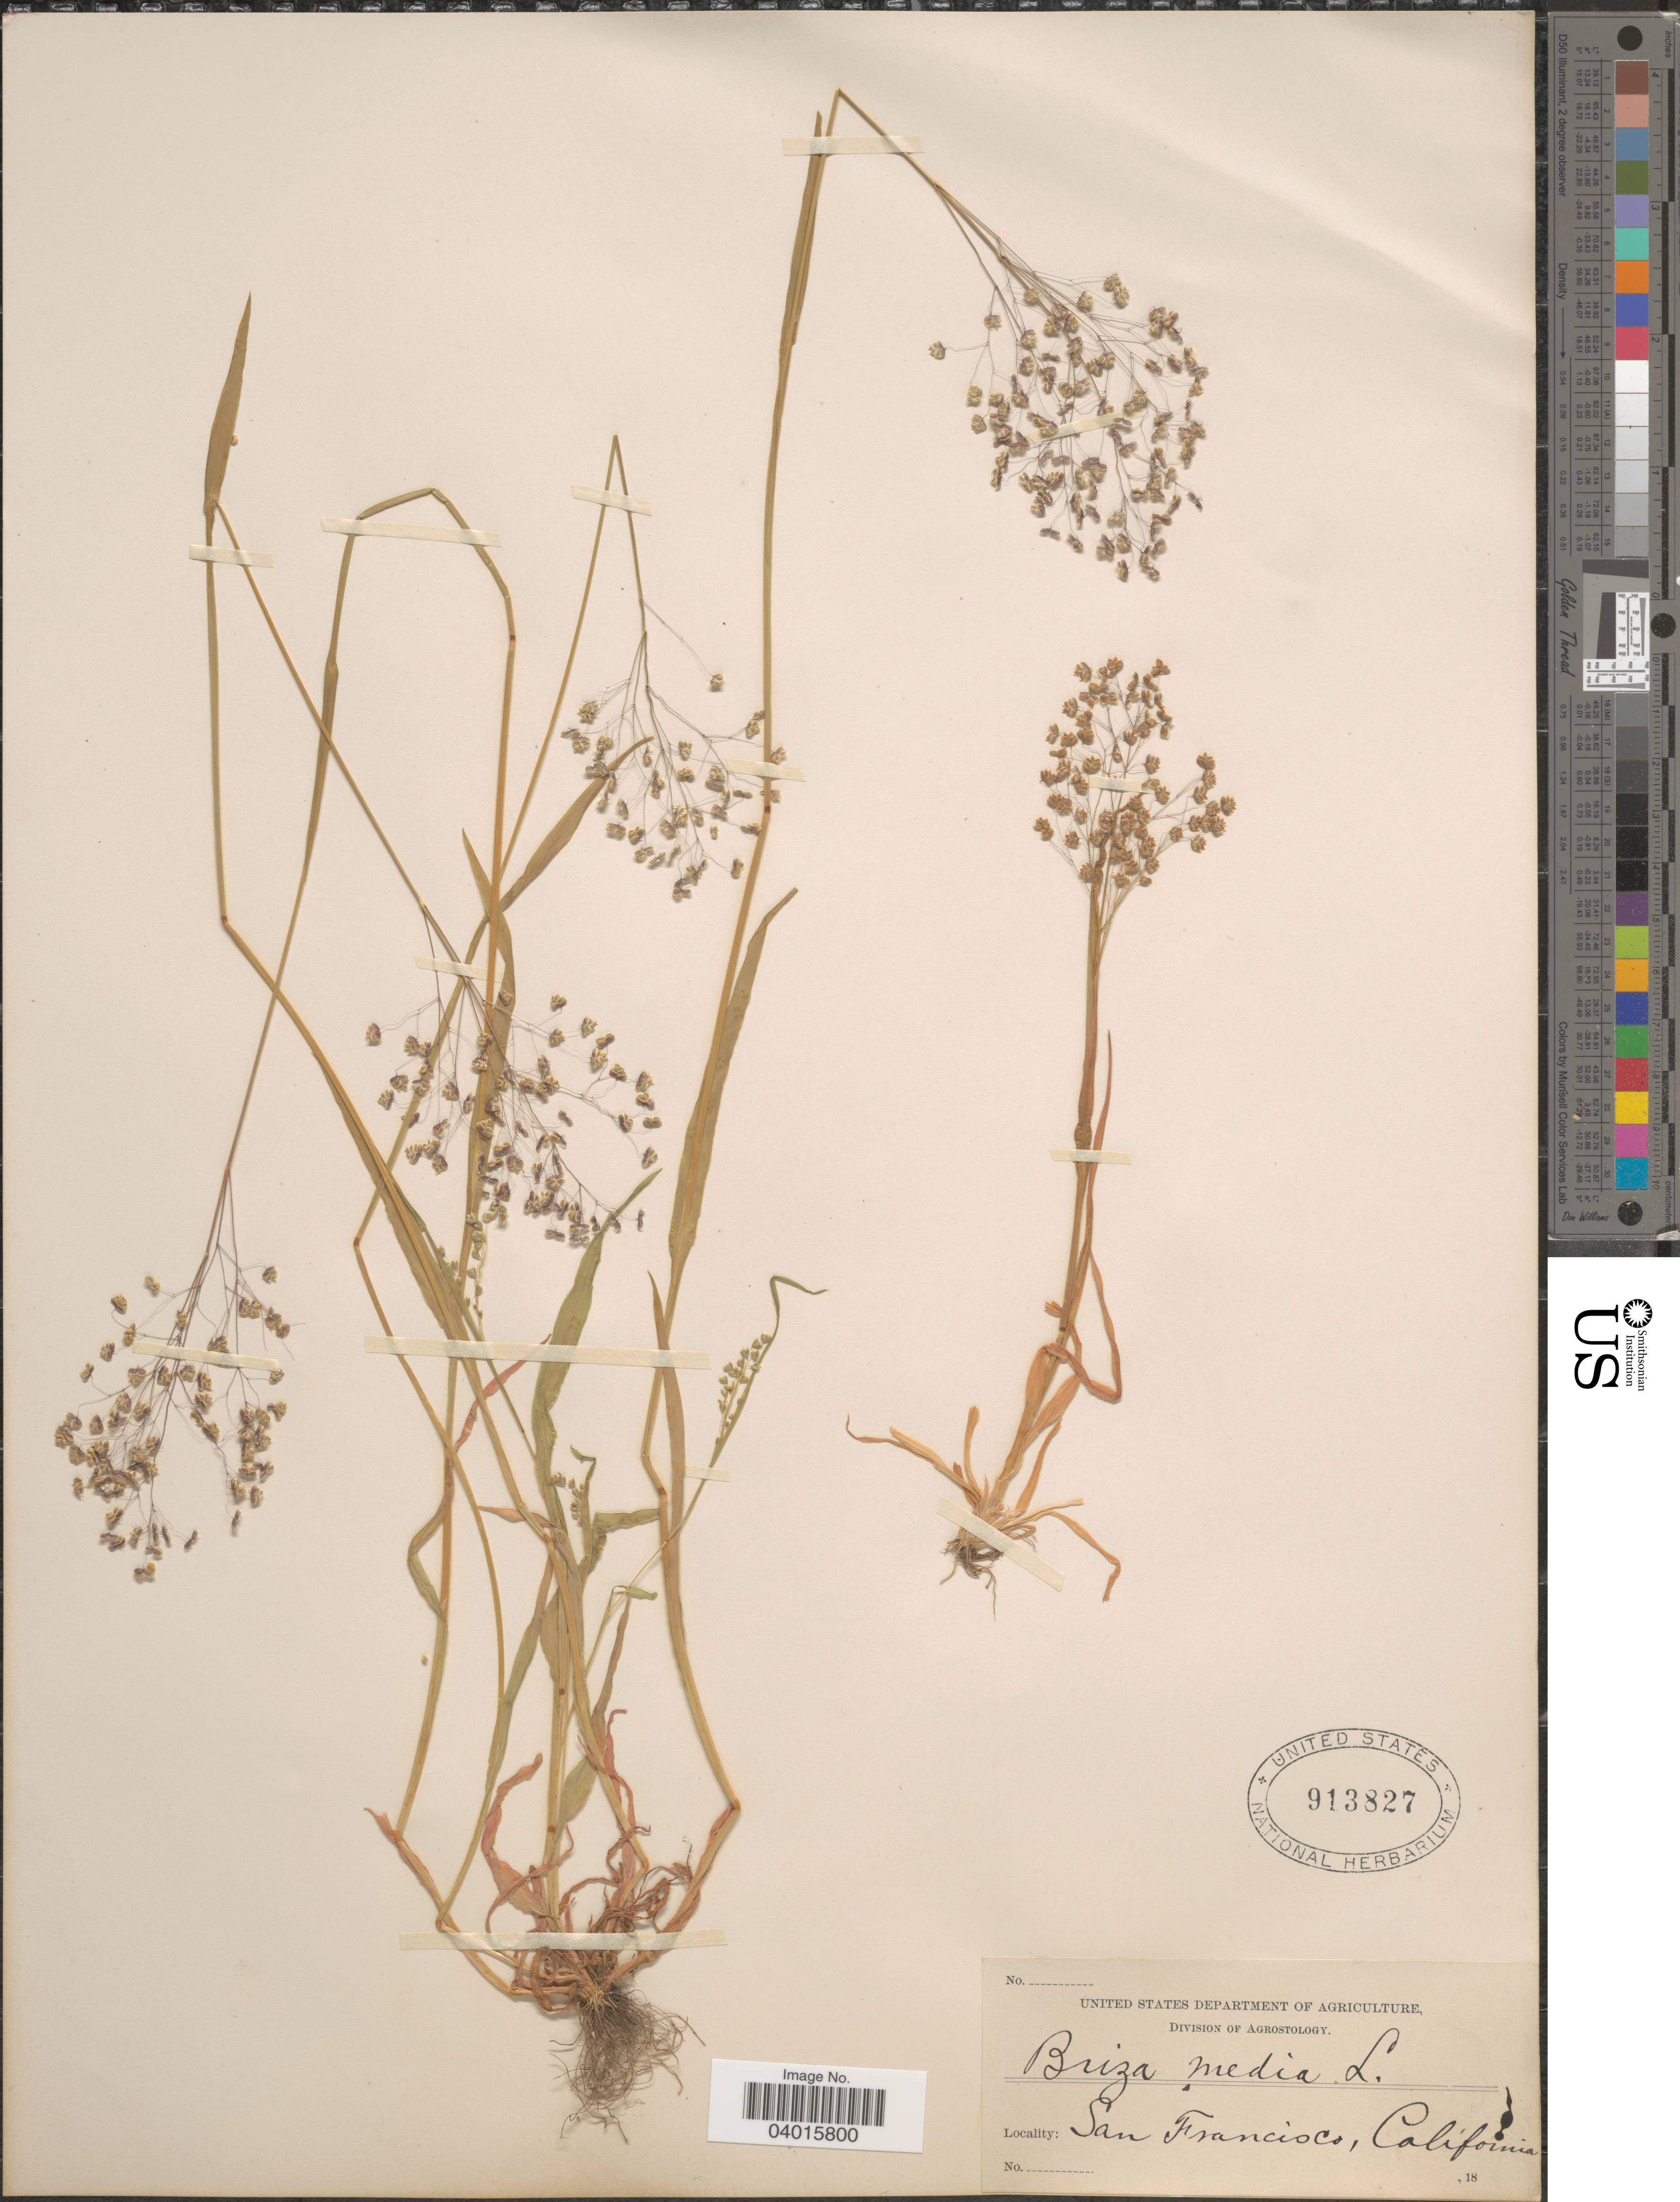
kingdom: Plantae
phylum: Tracheophyta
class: Liliopsida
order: Poales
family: Poaceae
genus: Briza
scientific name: Briza minor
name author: L.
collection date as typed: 18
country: United States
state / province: California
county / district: San Francisco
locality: San Francisco.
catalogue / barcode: US 913827